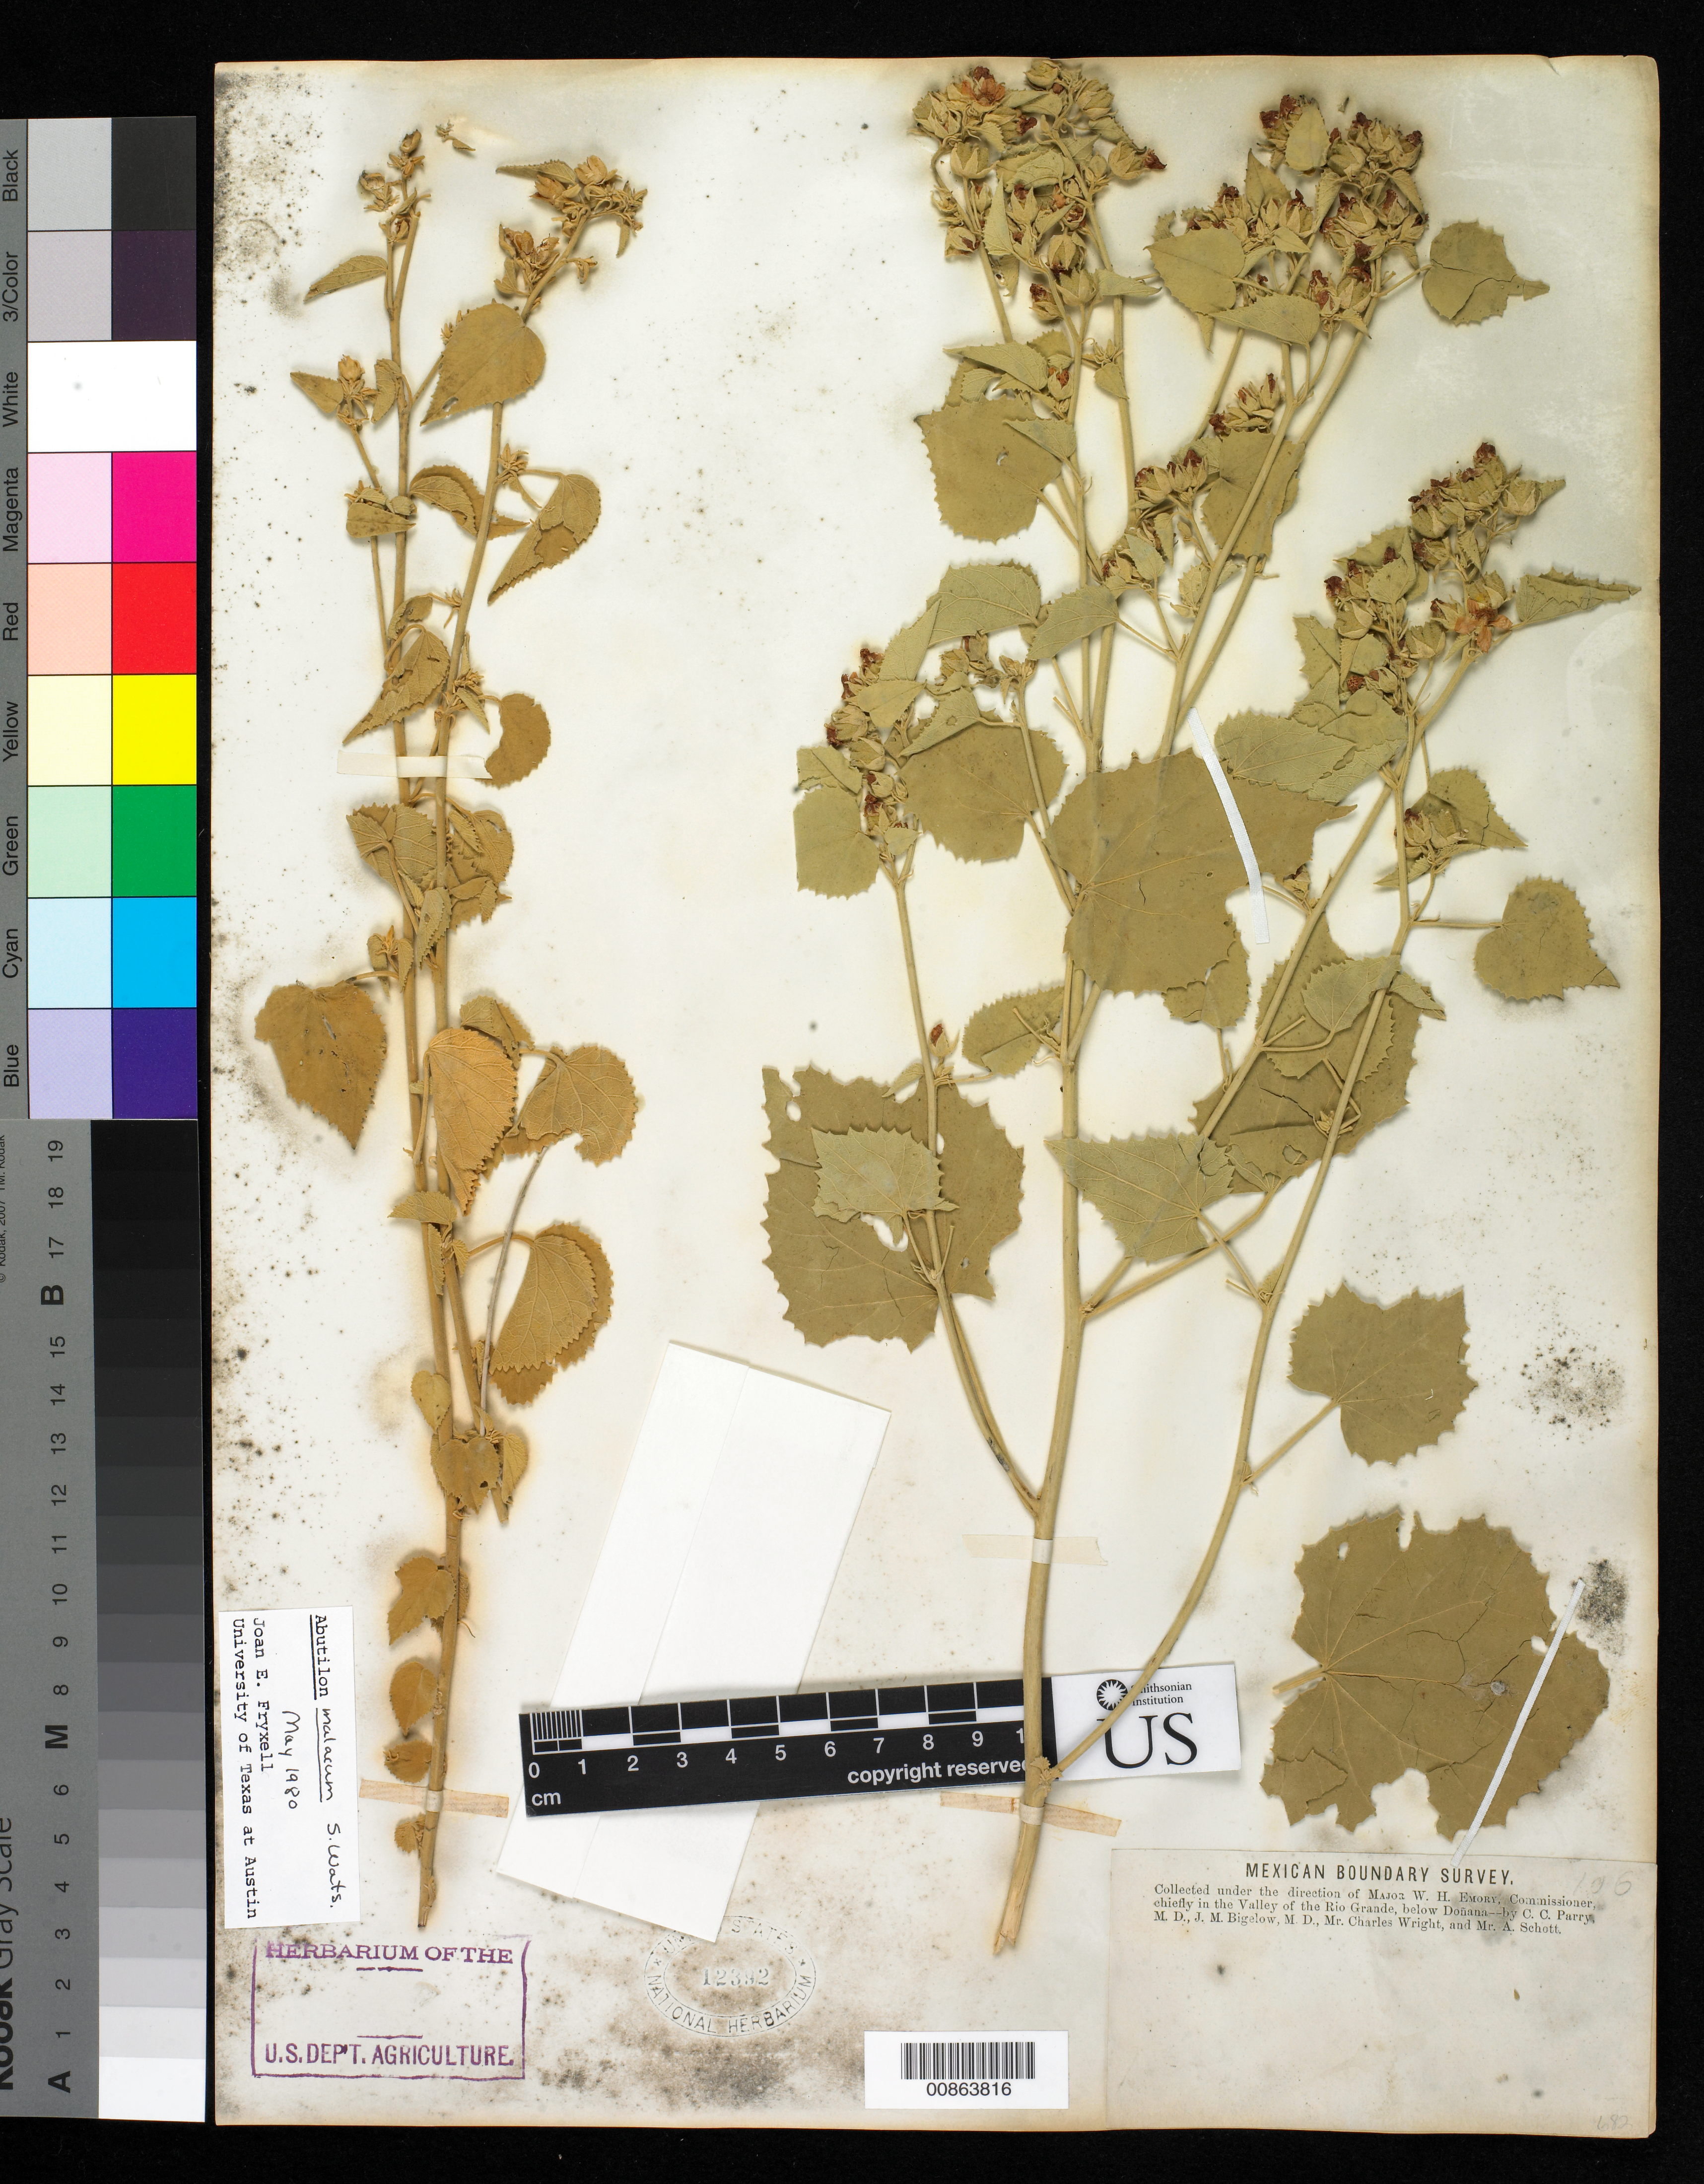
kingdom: Plantae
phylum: Tracheophyta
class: Magnoliopsida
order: Malvales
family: Malvaceae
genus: Abutilon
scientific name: Abutilon malacum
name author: S. Watson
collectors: C. C. Parry, J. M. Bigelow, C. Wright & A. C. V. Schott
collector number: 106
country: United States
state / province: New Mexico / Texas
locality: Valley of the Rio Grande, below Doñana.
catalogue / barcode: US 12392